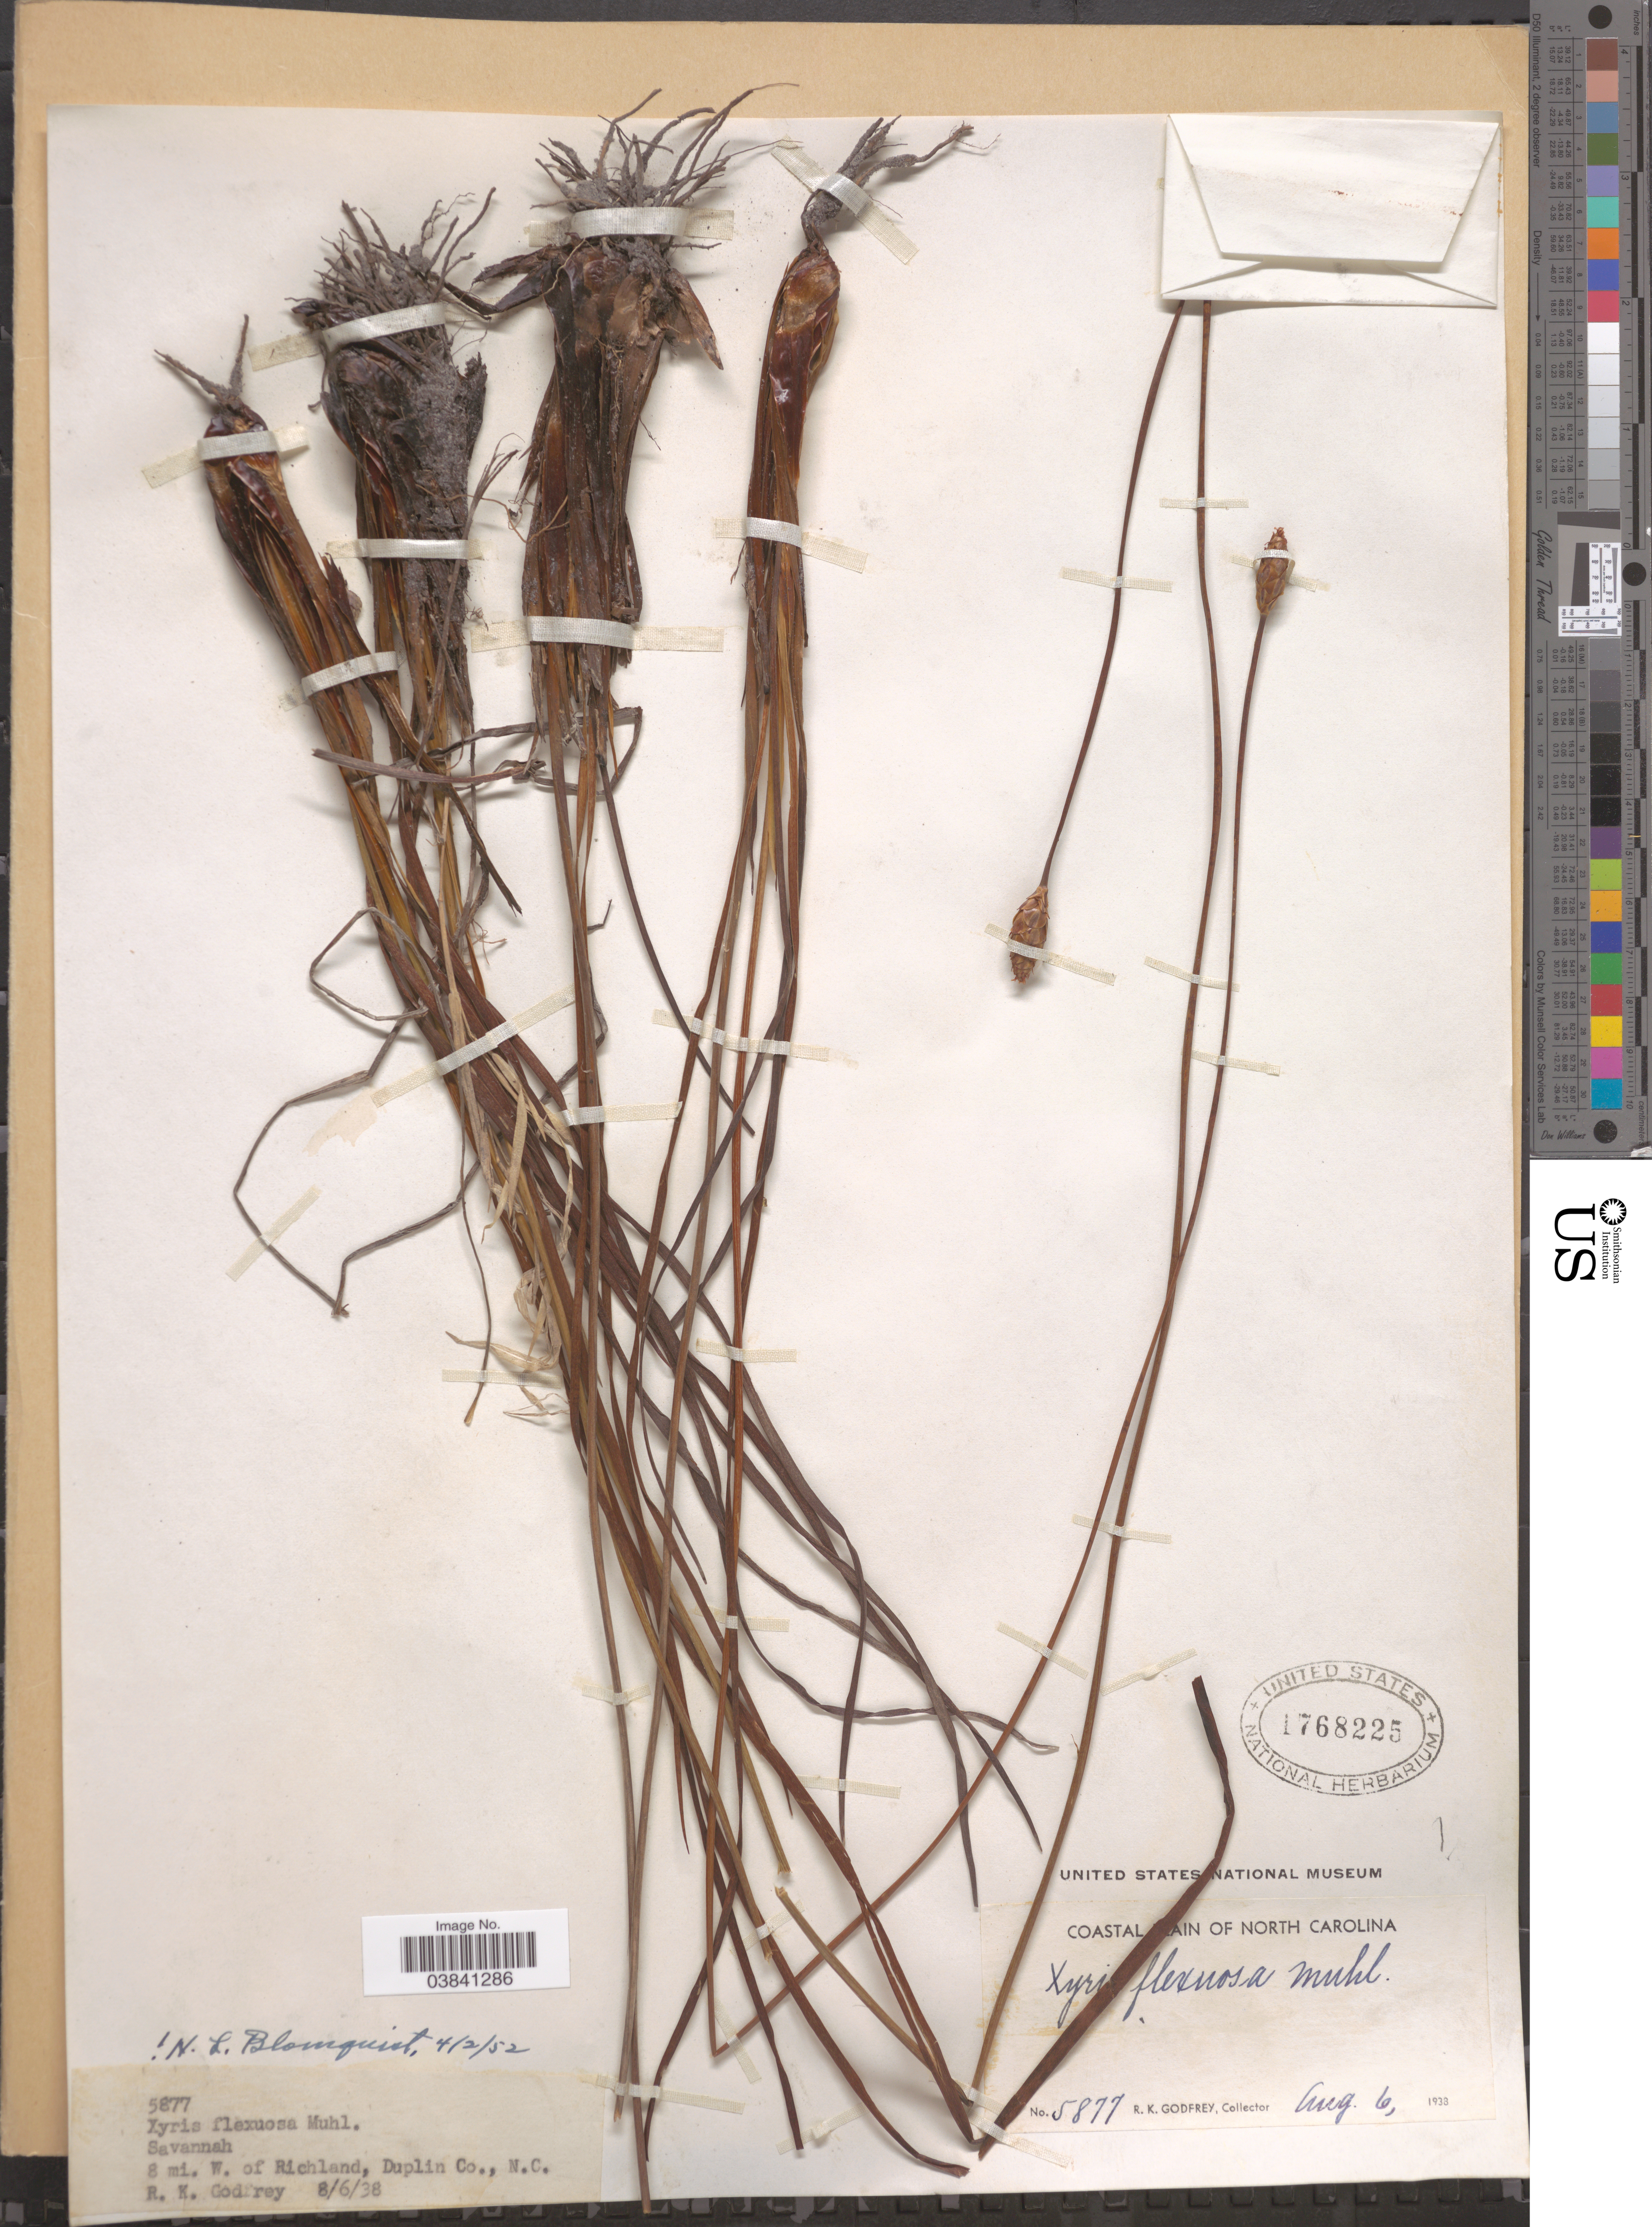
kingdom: Plantae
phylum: Tracheophyta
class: Liliopsida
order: Poales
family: Xyridaceae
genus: Xyris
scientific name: Xyris caroliniana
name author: Walter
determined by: Strong, Mark T., (BOT), Smithsonian Institution - National Museum of Natural History (UNITED STATES)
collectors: R. K. Godfrey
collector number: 5877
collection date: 1938-08-06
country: United States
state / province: North Carolina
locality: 8 mi. W. of Richland, Duplin Co. Coastal Plain of North Carolina.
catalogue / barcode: US 1768225